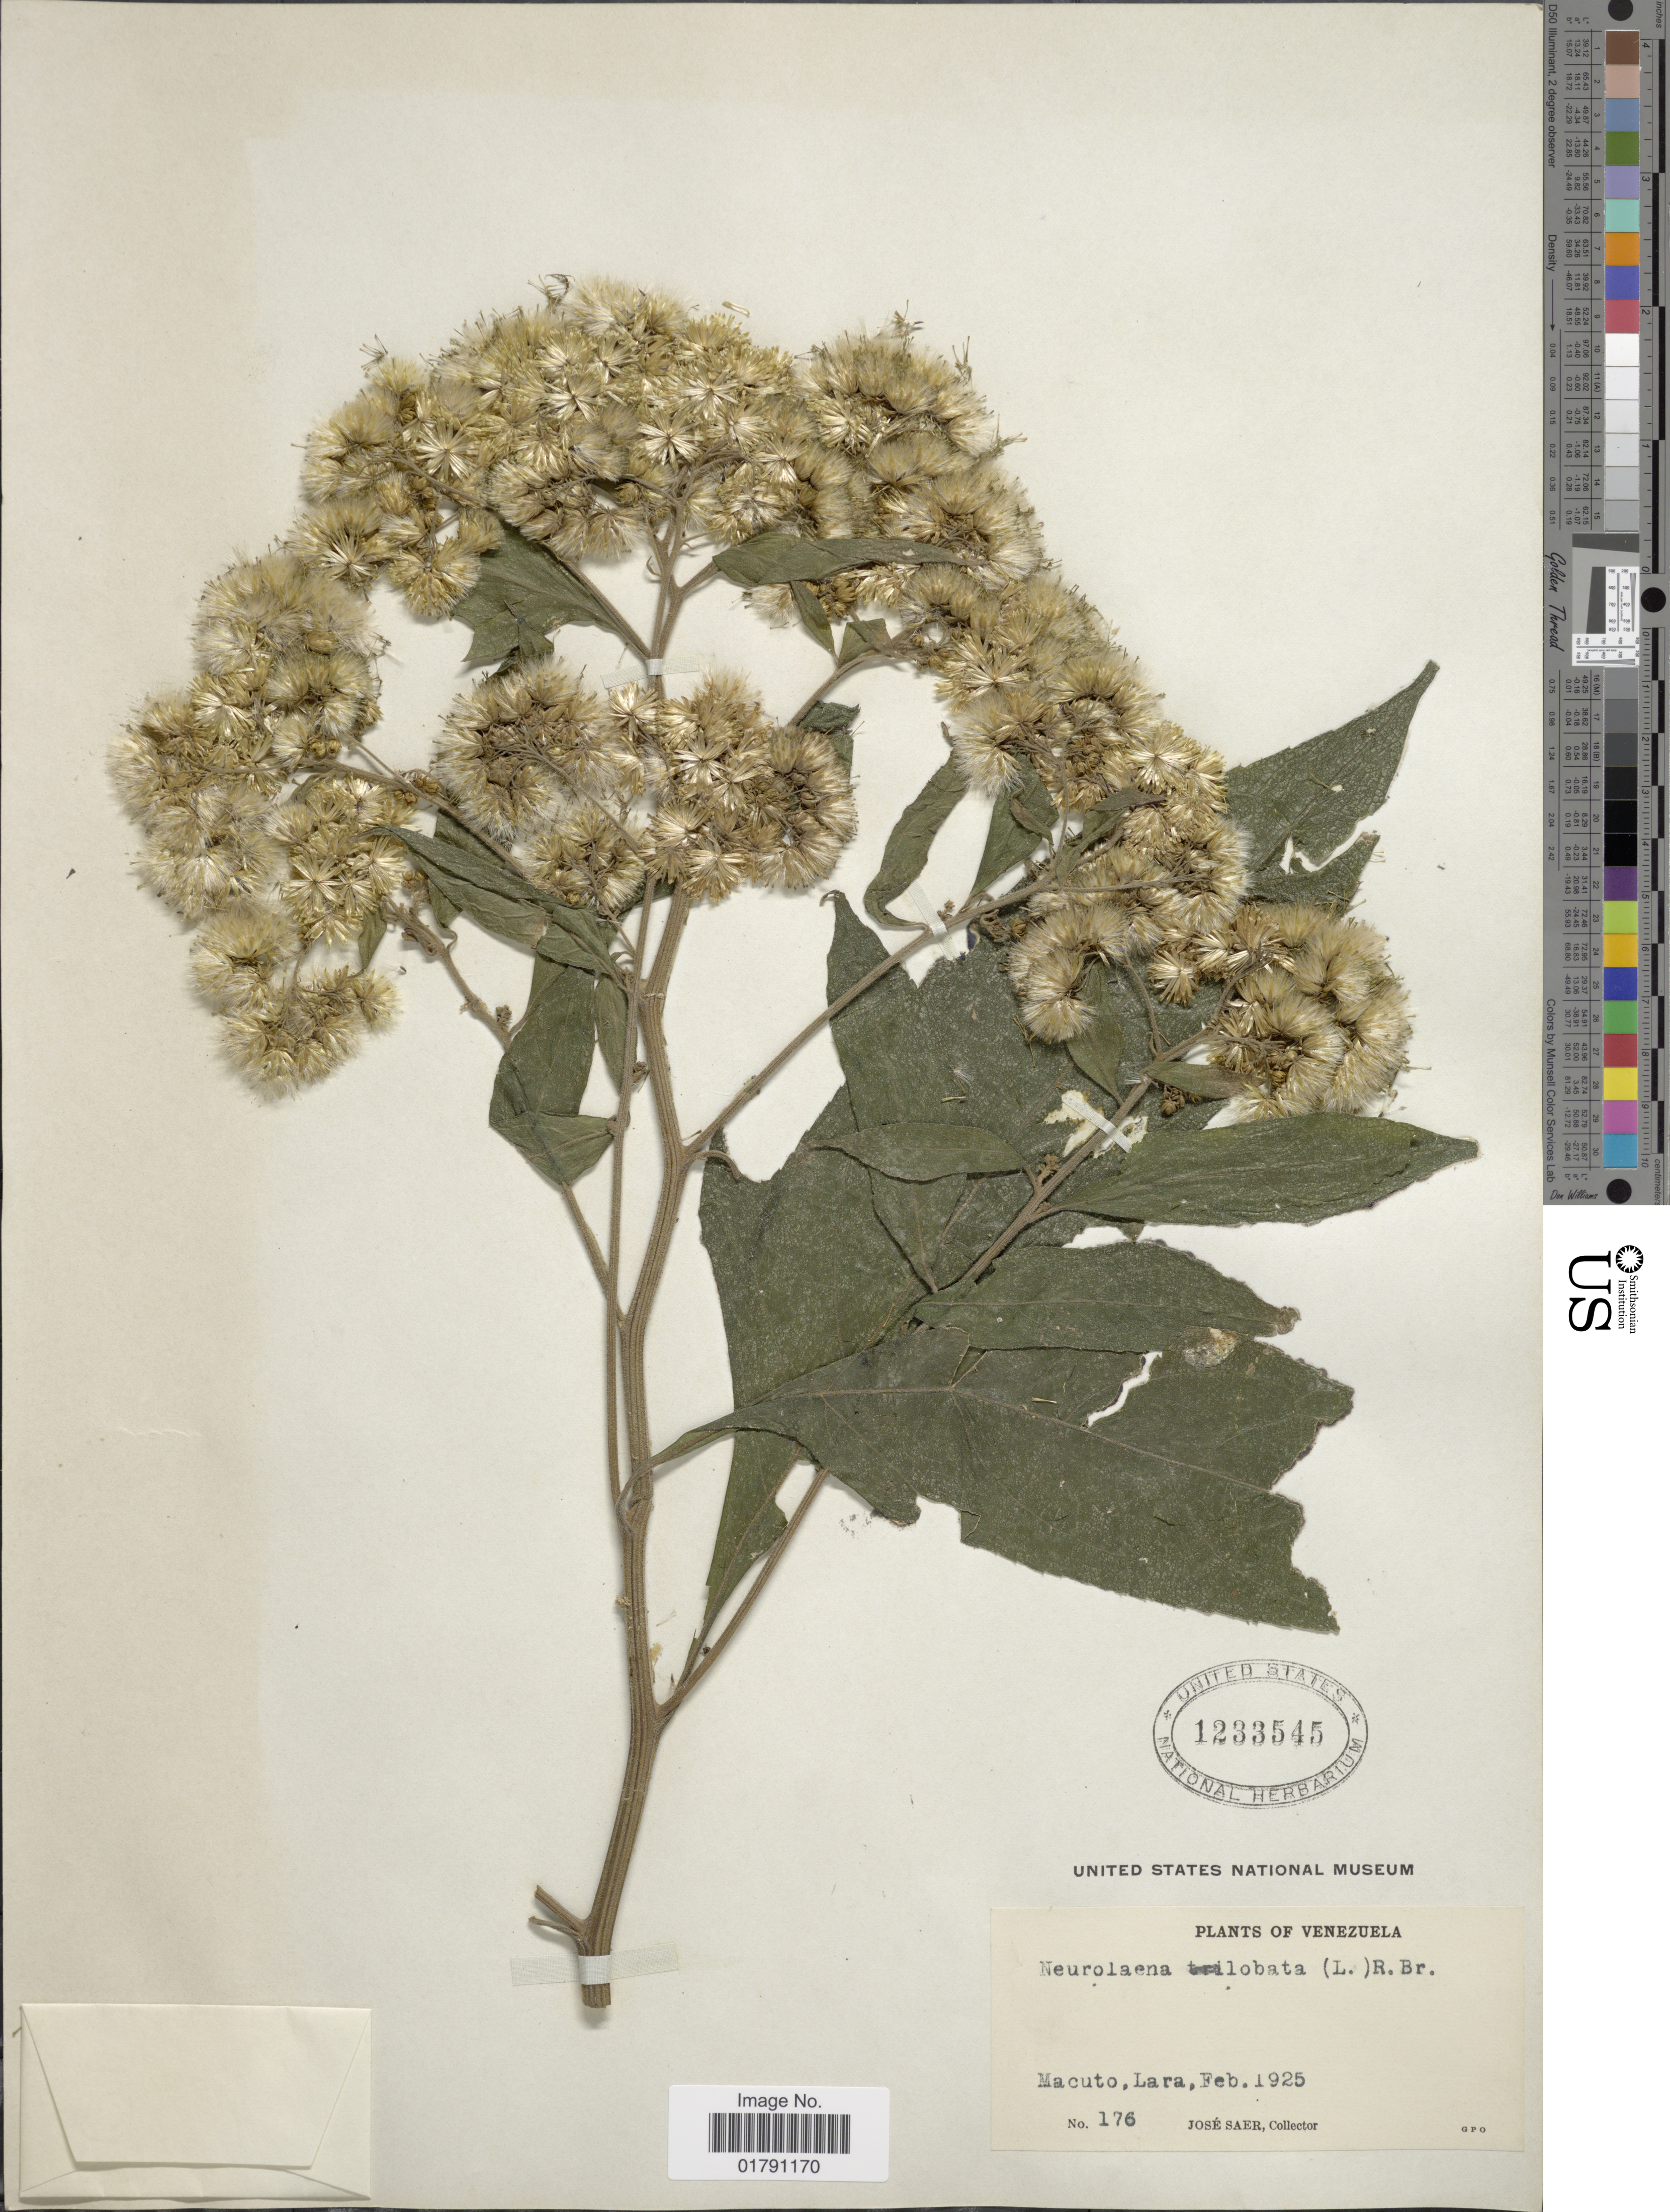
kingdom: Plantae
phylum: Tracheophyta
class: Magnoliopsida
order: Asterales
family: Asteraceae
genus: Neurolaena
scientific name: Neurolaena lobata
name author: (L.) R. Br. ex Cass.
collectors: J. Saer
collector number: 176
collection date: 1925-02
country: Venezuela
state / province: Lara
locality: Macuto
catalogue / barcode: US 1233545